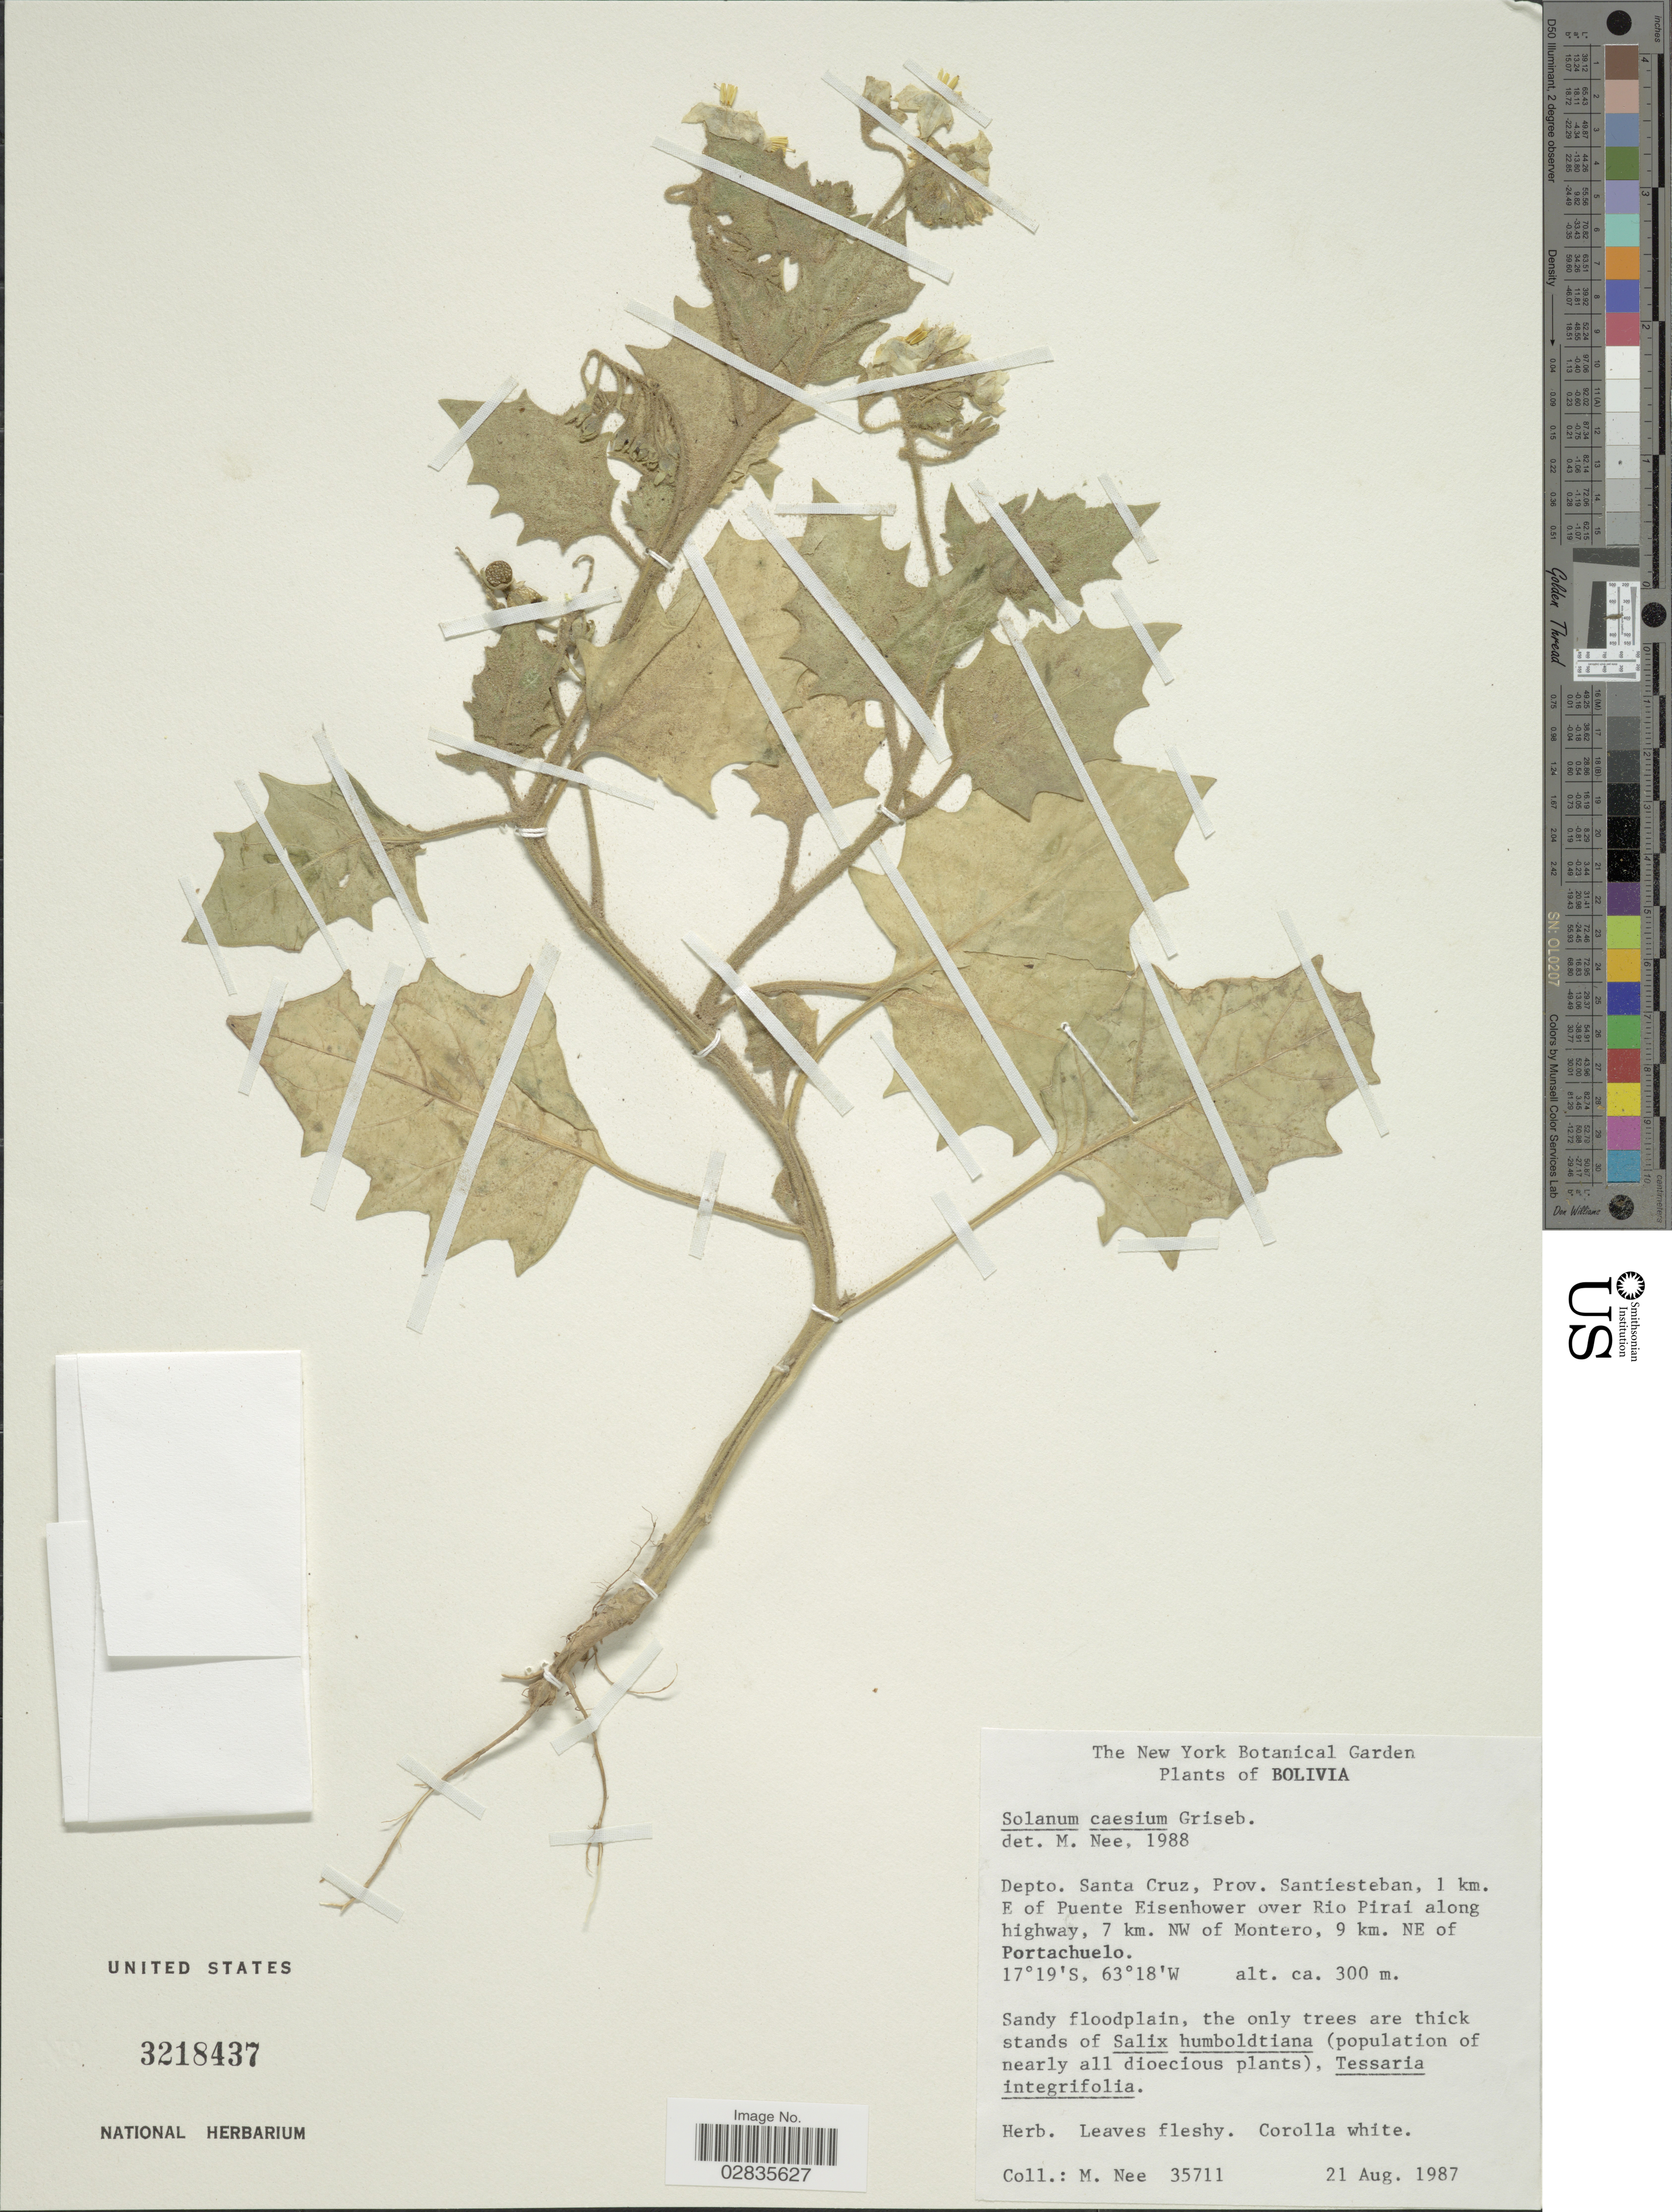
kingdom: Plantae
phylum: Tracheophyta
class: Magnoliopsida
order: Solanales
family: Solanaceae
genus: Solanum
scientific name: Solanum caesium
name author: Griseb.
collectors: M. Nee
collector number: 35711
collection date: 1987-08-21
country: Bolivia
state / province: Santa Cruz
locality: Depto. Santa Cruz, Prov. Santiesteban, 1 km. E of Puente Eisenhower over Rio Pirai along highway, 7 km. NW of Montero, 9 km. NE of Portachuelo.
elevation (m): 300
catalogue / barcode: US 3218437